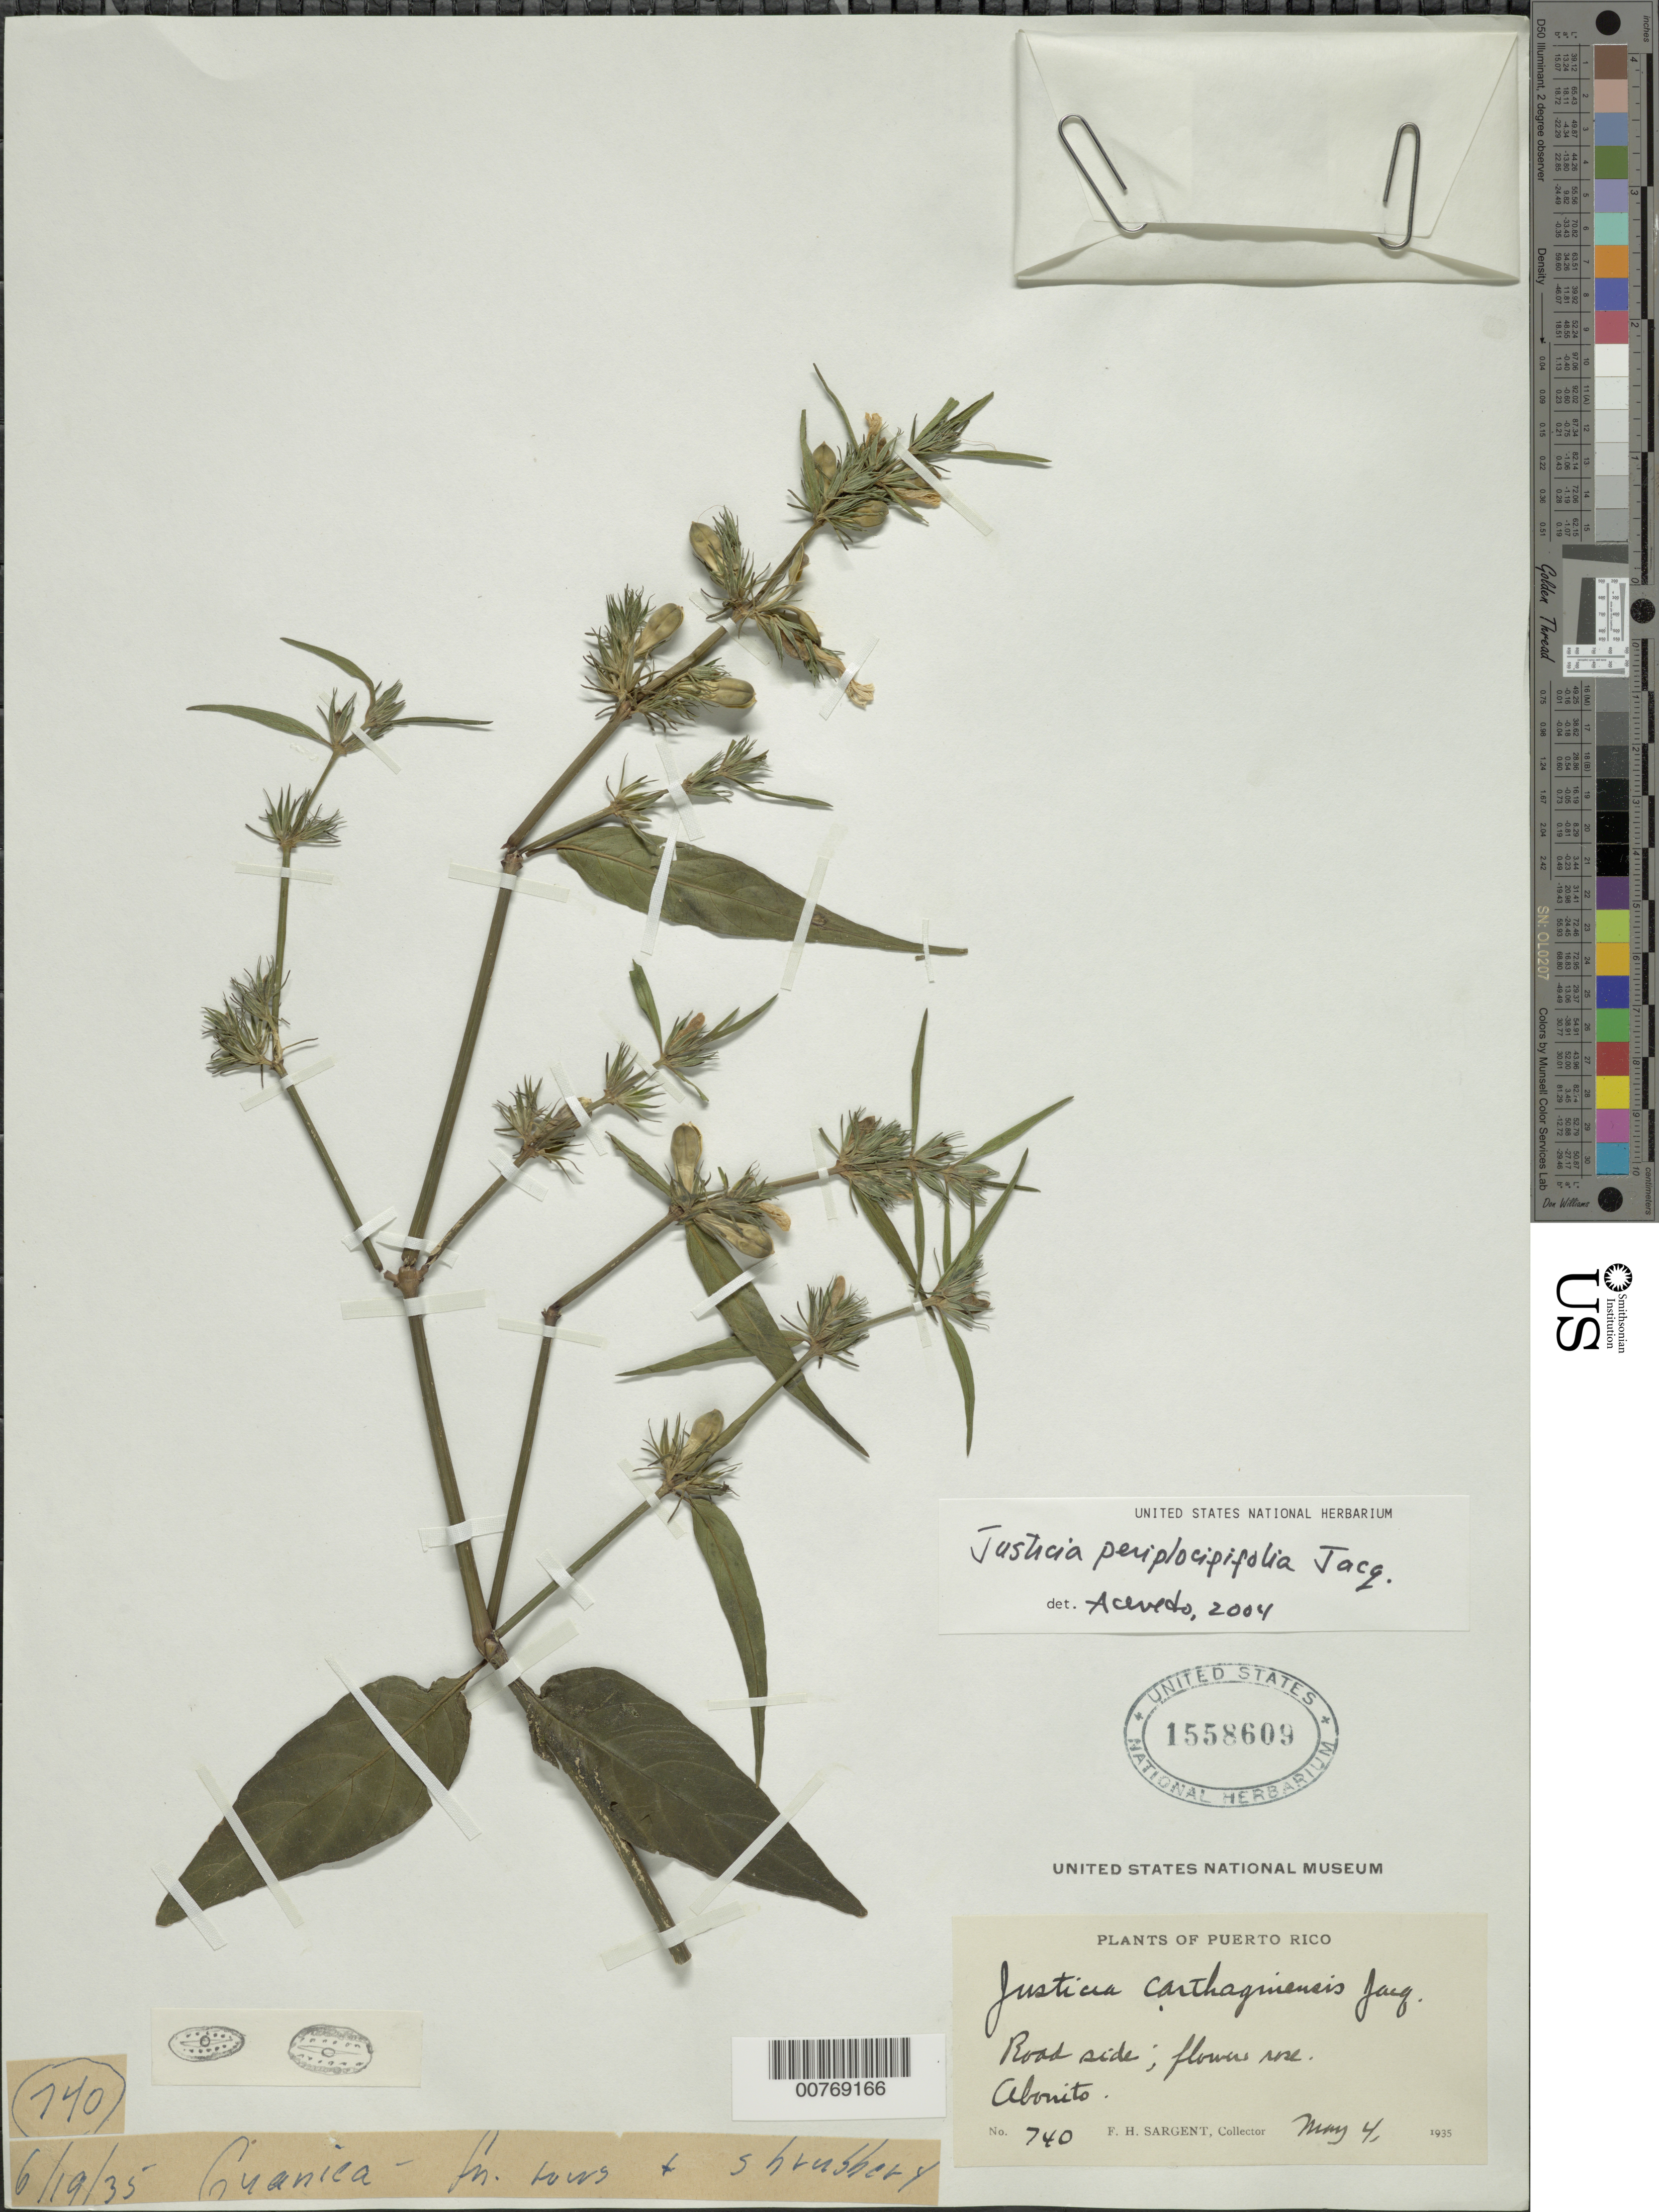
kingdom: Plantae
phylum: Tracheophyta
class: Magnoliopsida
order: Lamiales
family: Acanthaceae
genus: Justicia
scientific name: Justicia periplocifolia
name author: Jacq.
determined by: Acevedo-Rodríguez, P., (BOT), Smithsonian Institution - National Museum of Natural History (UNITED STATES)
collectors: F. H. Sargent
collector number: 740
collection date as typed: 04 May 1935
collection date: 1935-05-04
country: Puerto Rico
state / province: Abonito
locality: Aibonito; roadside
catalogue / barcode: US 1558609